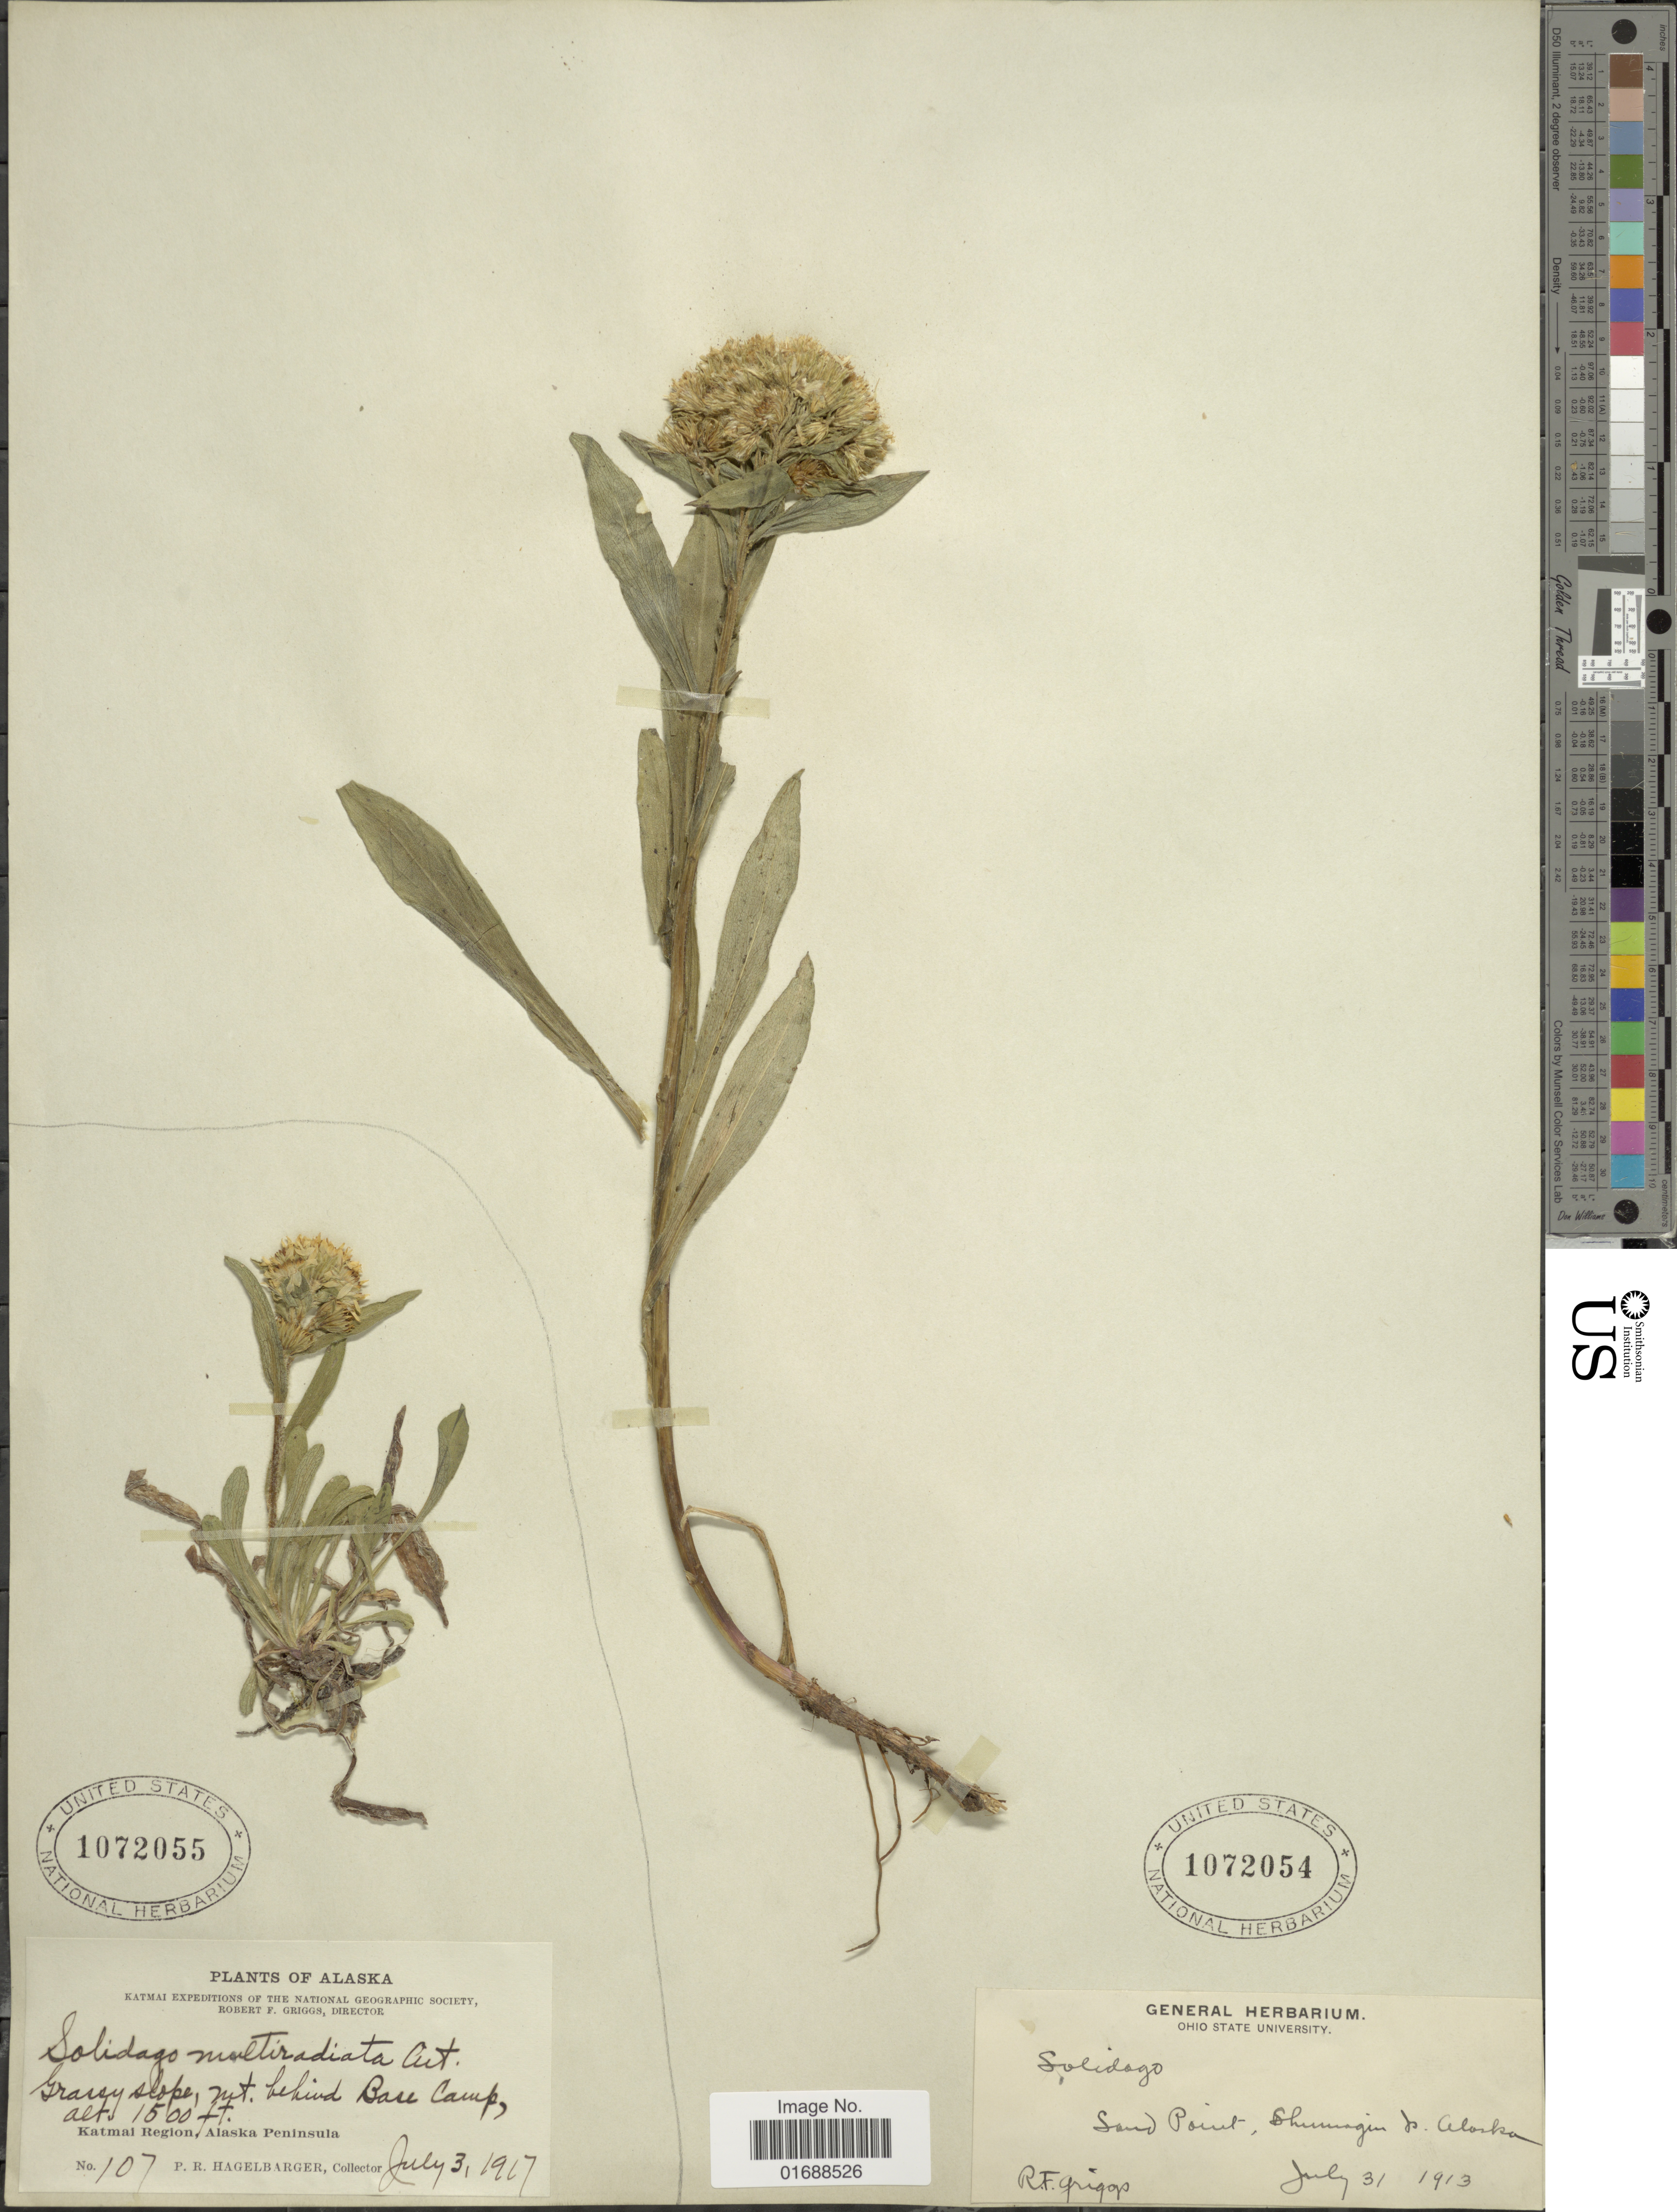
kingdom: Plantae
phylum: Tracheophyta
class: Magnoliopsida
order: Asterales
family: Asteraceae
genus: Solidago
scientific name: Solidago multiradiata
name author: Aiton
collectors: P. Hagelbarger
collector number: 107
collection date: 1917-07-03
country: United States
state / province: Alaska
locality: Grassy slope, mt. behind Base Camp, Katmai Region, Alaska Peninsula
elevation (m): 457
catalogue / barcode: US 1072055